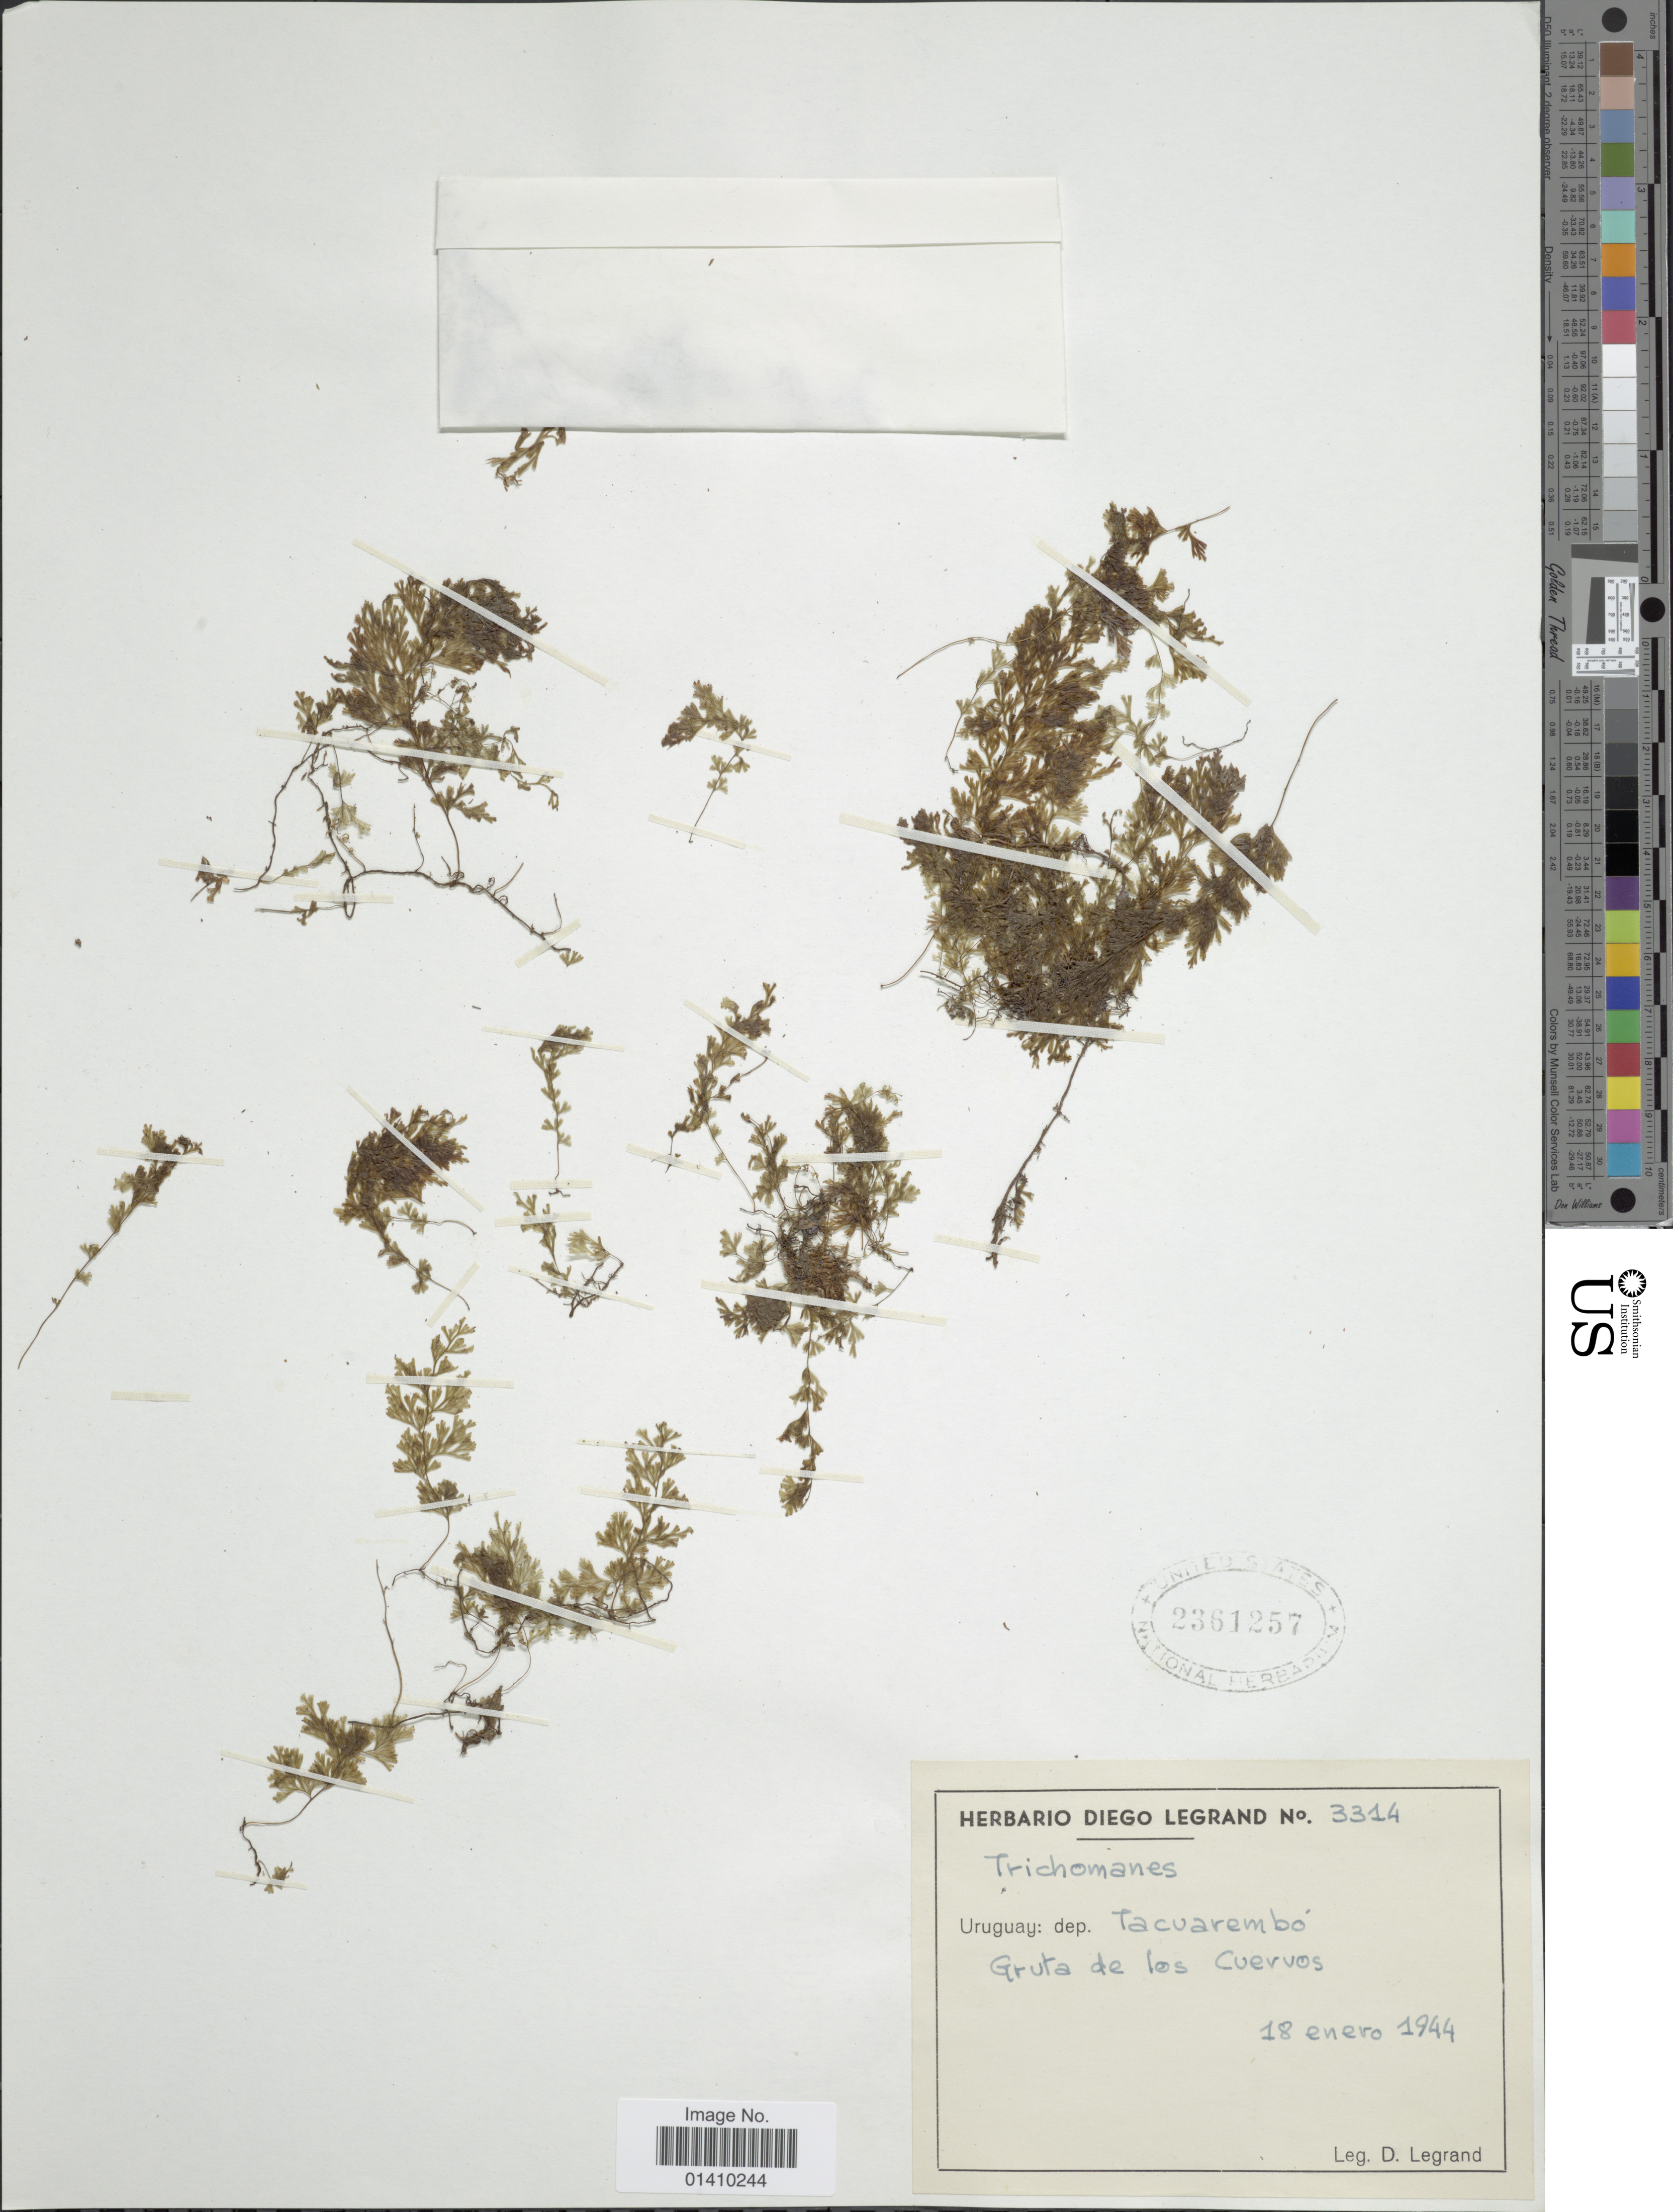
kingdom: Plantae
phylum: Tracheophyta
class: Polypodiopsida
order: Hymenophyllales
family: Hymenophyllaceae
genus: Polyphlebium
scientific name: Polyphlebium tenerum (A. Spreng.) comb. ined., 2015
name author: (A. Spreng.)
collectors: C. D. Legrand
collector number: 3314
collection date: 1944-01-18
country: Uruguay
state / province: Tacuarembó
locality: Gruta de los Cuervos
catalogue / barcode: US 2361257